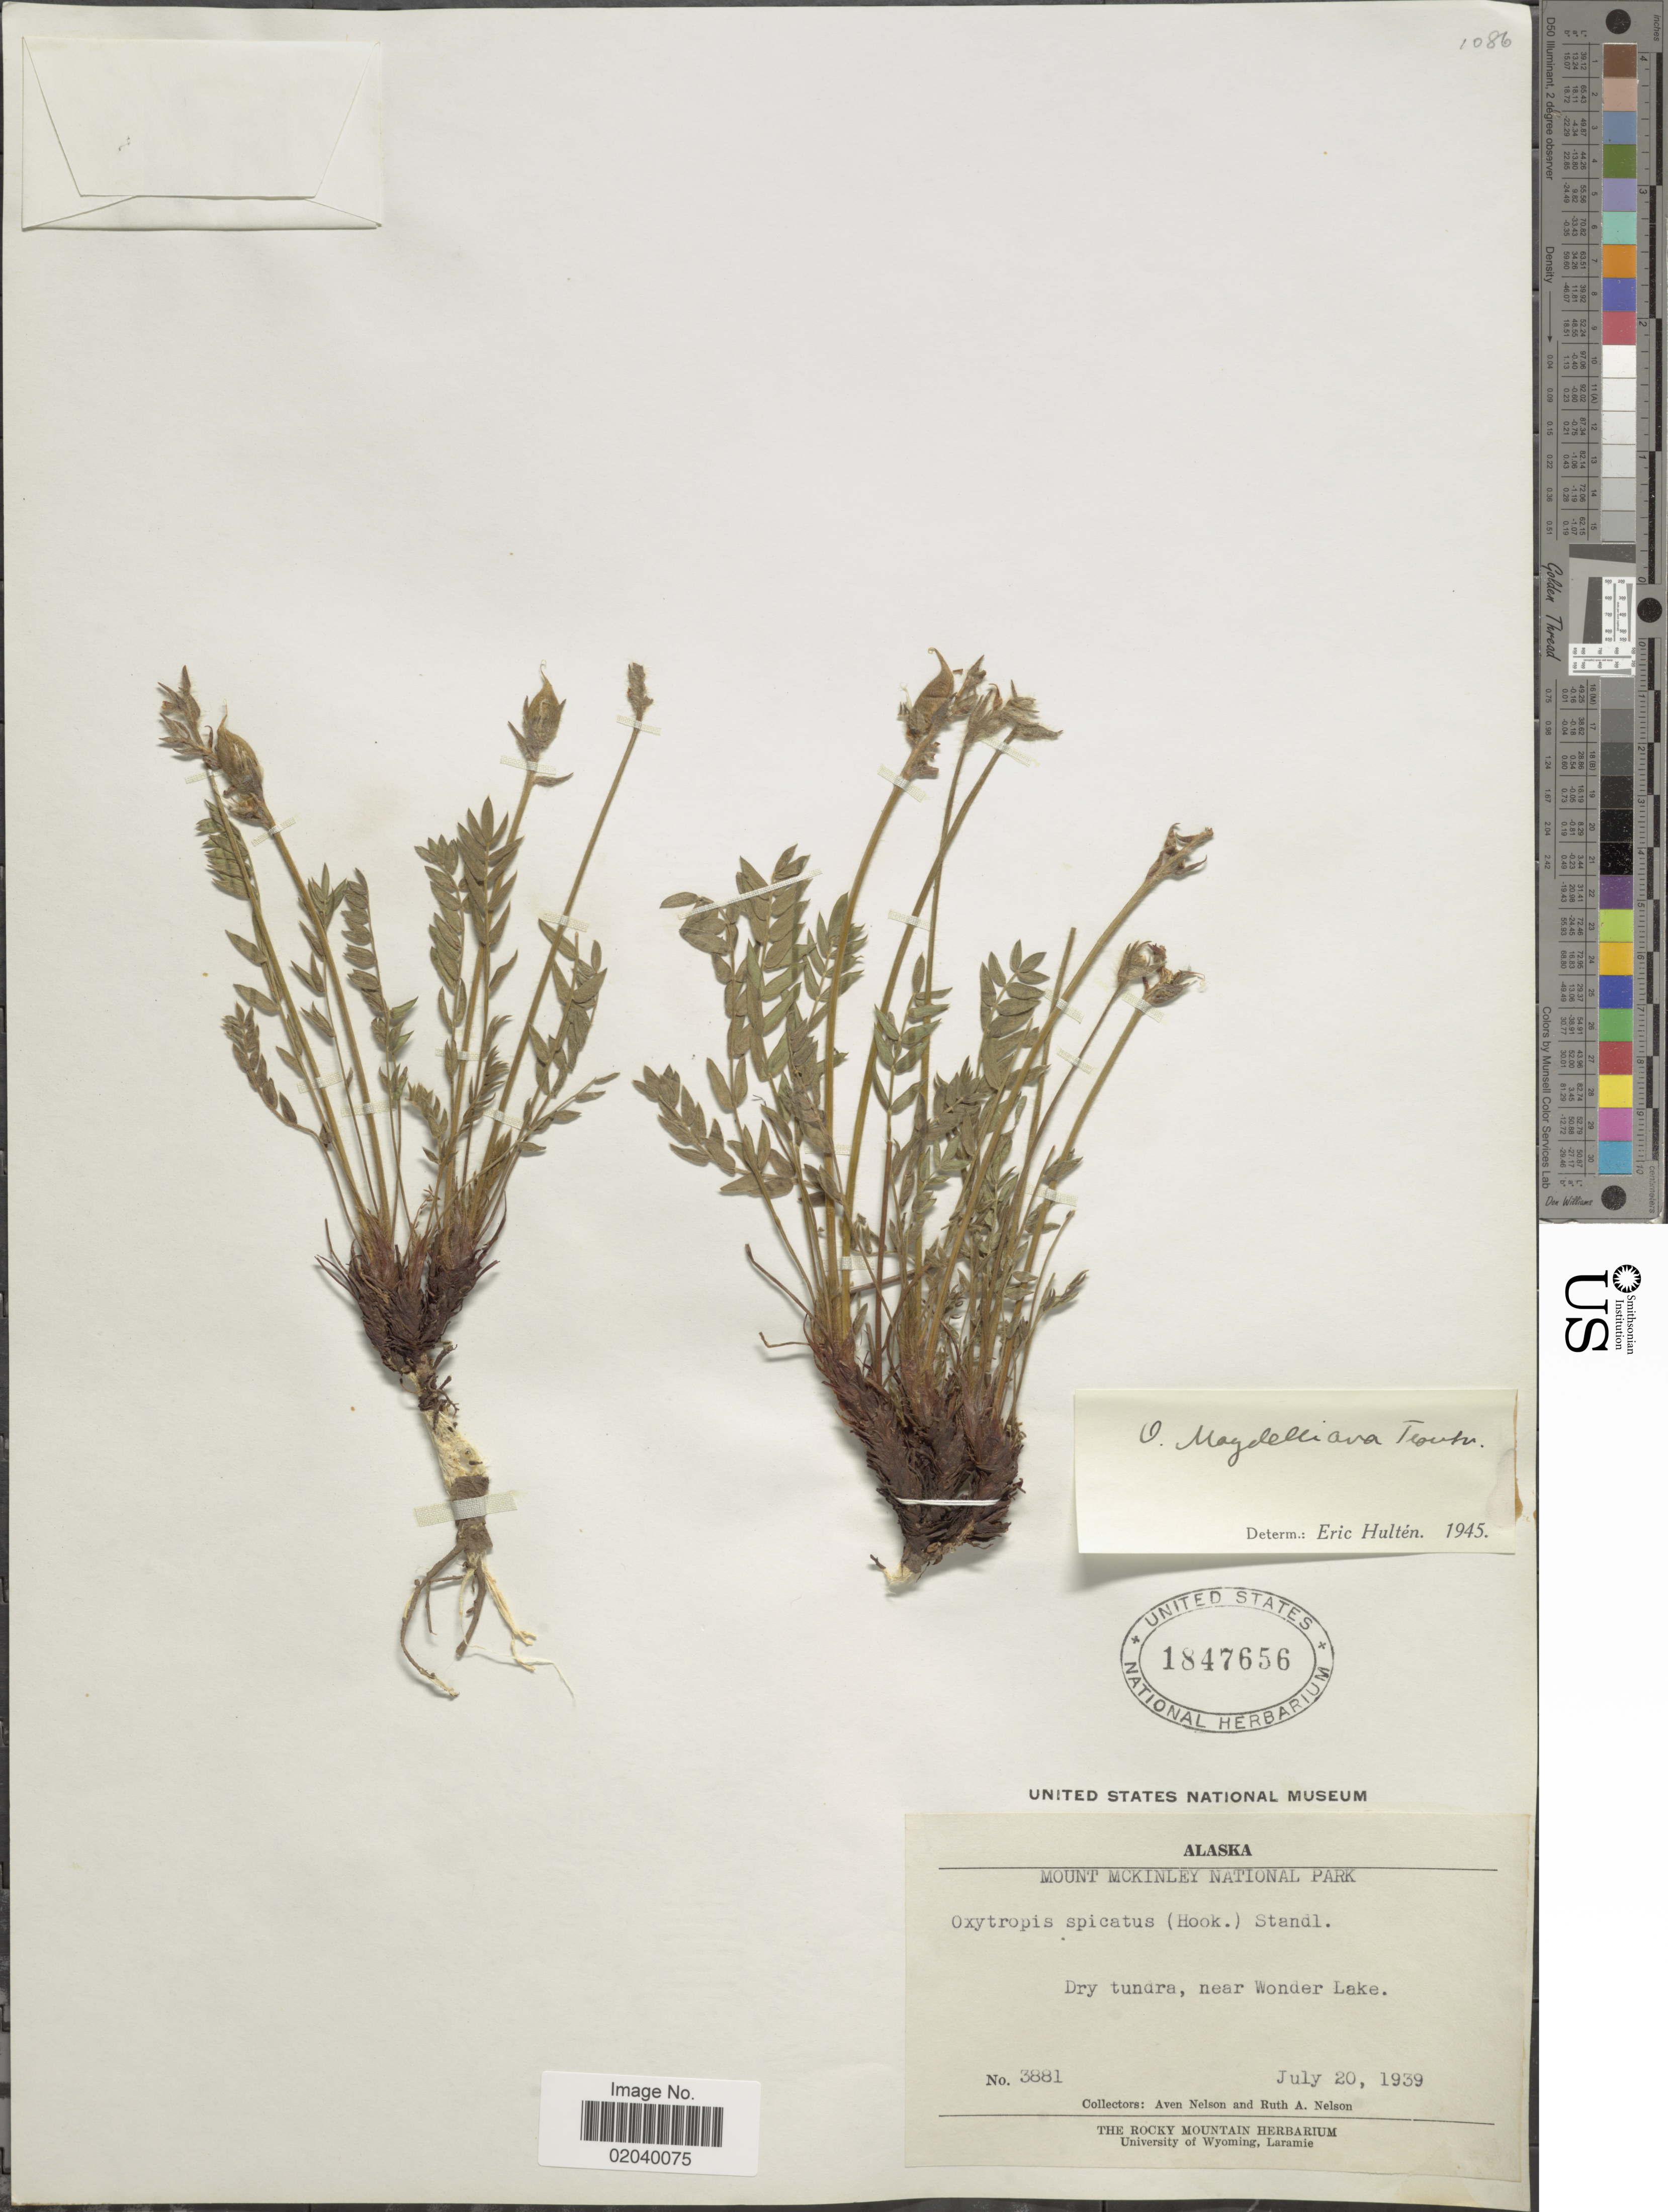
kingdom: Plantae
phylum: Tracheophyta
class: Magnoliopsida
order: Fabales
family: Fabaceae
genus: Oxytropis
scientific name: Oxytropis maydelliana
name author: Trautv.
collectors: A. Nelson & R. A. Nelson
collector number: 3881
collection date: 1939-07-20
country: United States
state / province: Alaska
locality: Mount McKinley National Park, near Wonder Lake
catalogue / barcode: US 1847656